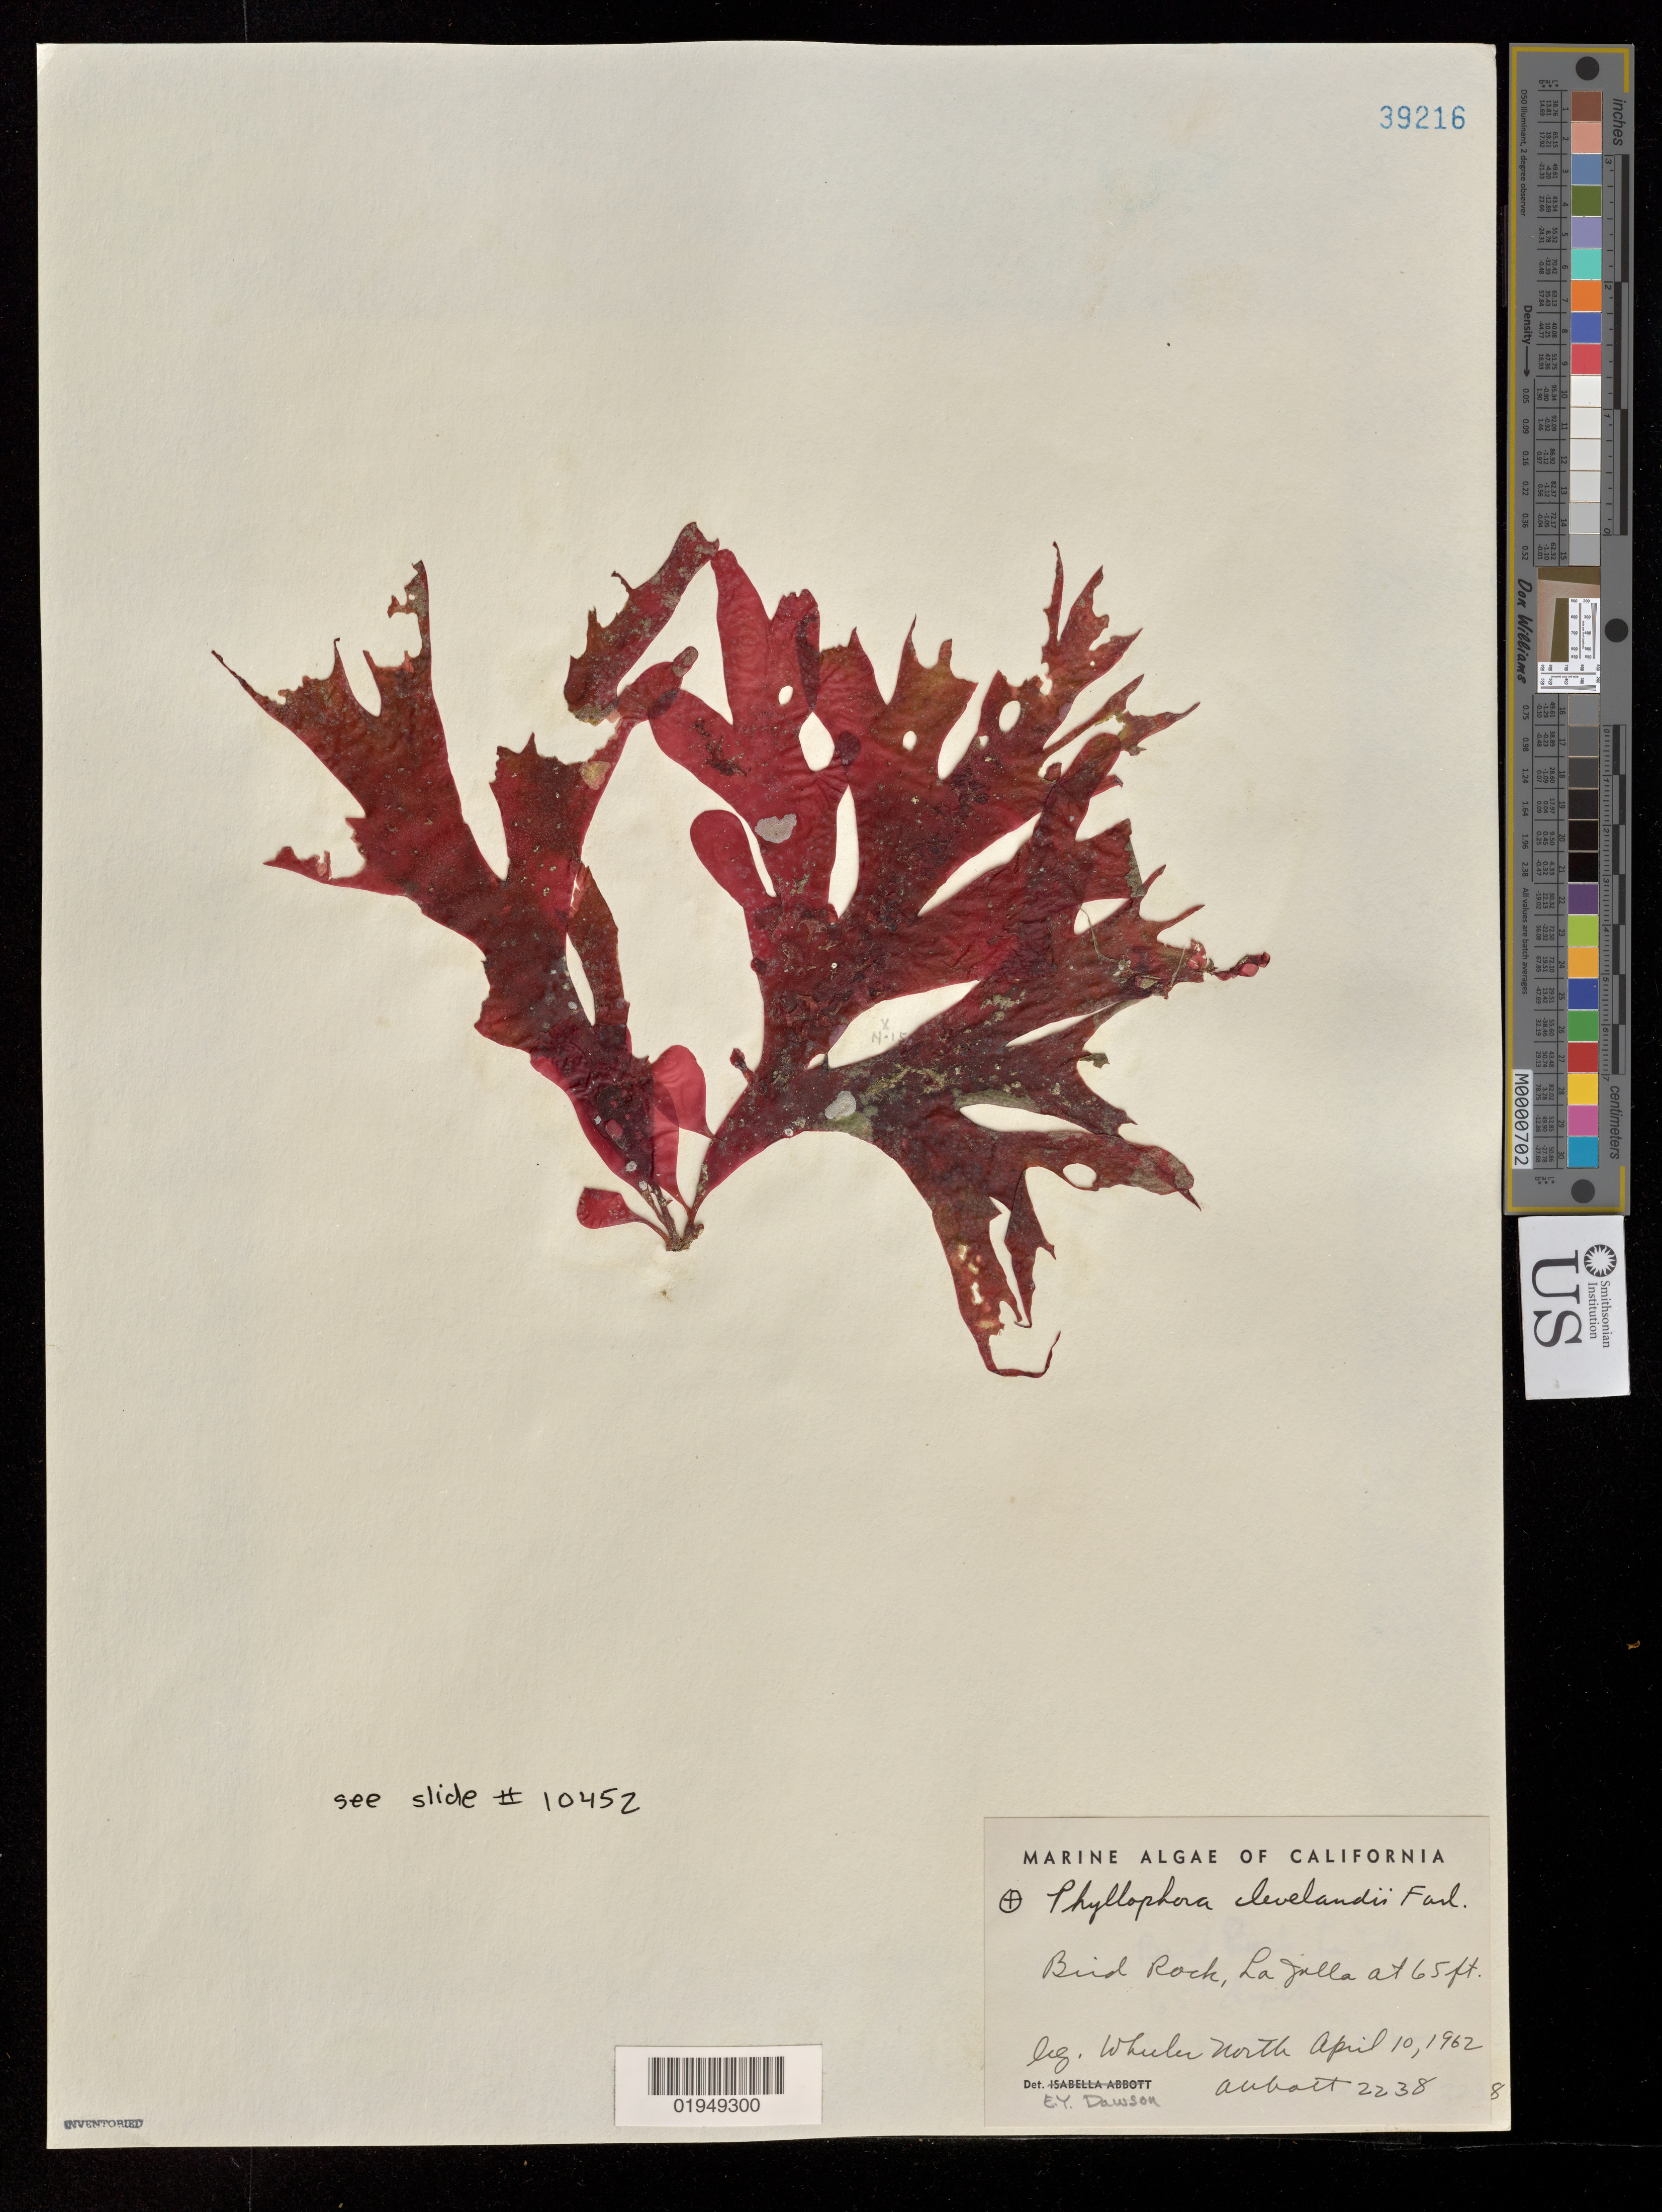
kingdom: Plantae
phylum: Rhodophyta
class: Florideophyceae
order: Gigartinales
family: Phyllophoraceae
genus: Ozophora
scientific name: Ozophora clevelandii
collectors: W. North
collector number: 2238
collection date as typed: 10 Apr 1962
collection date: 1962-04-10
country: United States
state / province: California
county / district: San Diego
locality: Bird Rock, La Jolla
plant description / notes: See microslide #10452.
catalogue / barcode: US 39216